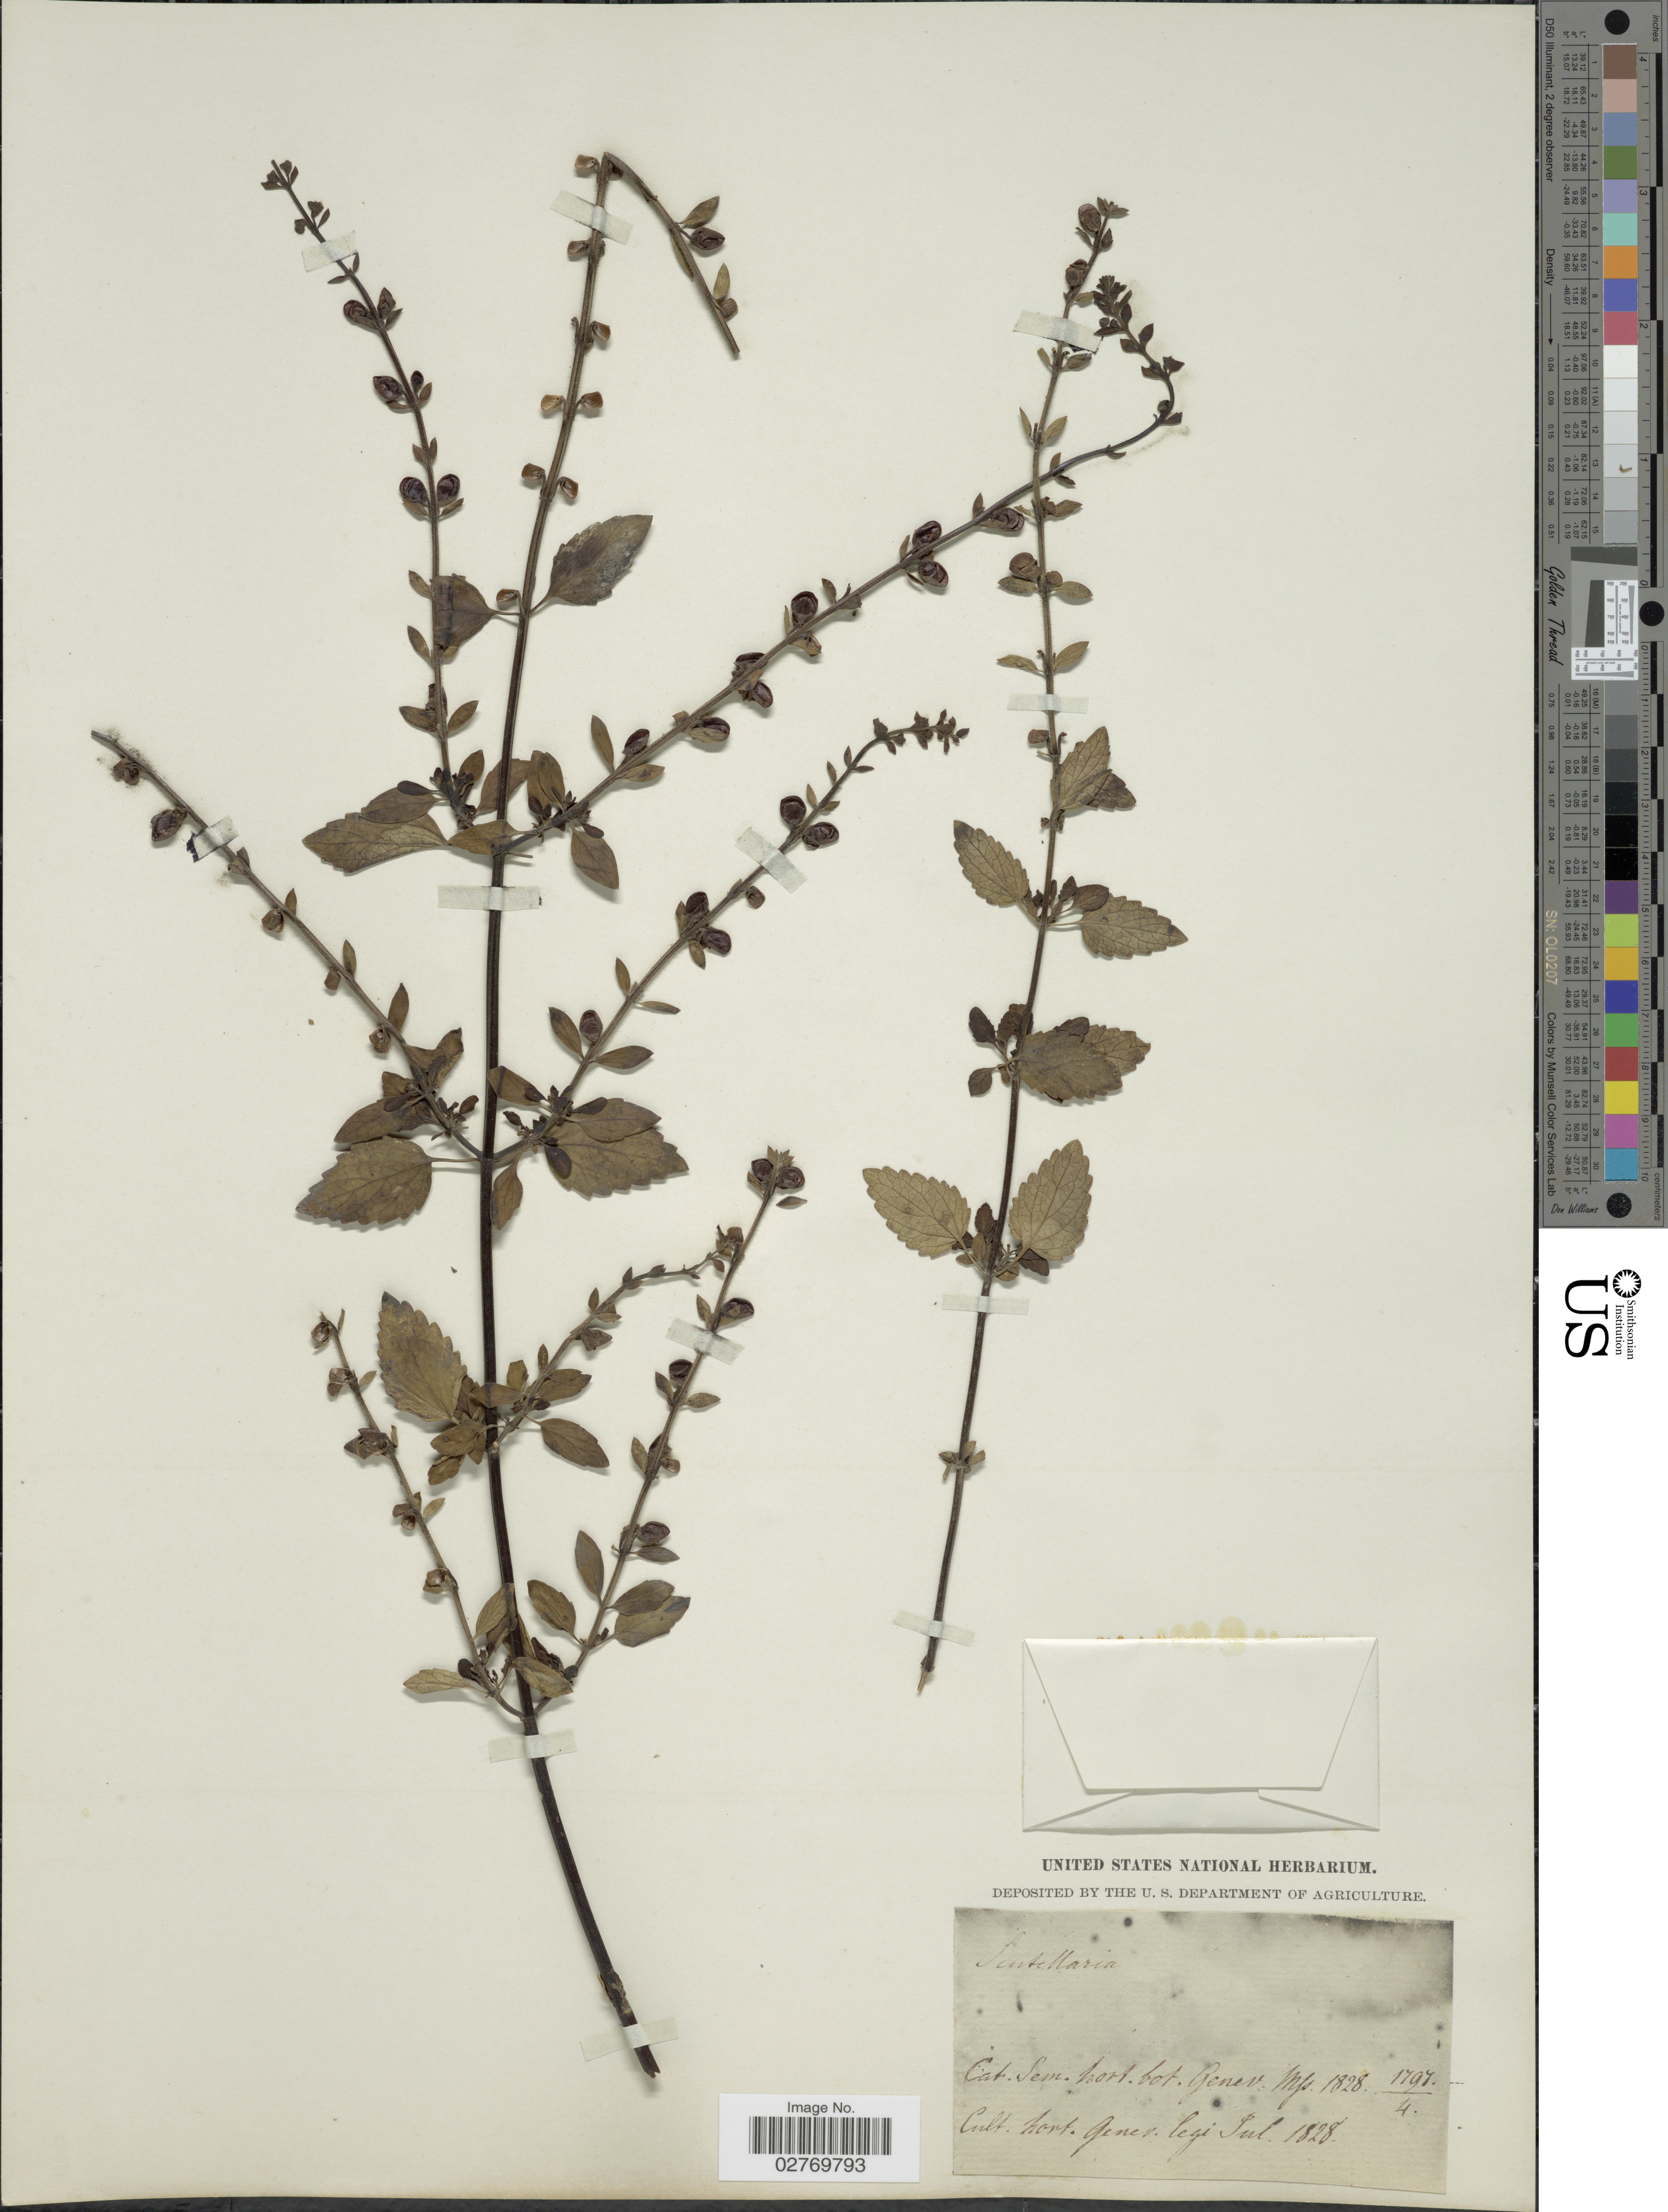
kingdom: Plantae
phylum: Tracheophyta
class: Magnoliopsida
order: Lamiales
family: Lamiaceae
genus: Scutellaria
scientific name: Scutellaria sp.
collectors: ex herb. United States National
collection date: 1828-07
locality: Cult hort. Genev.